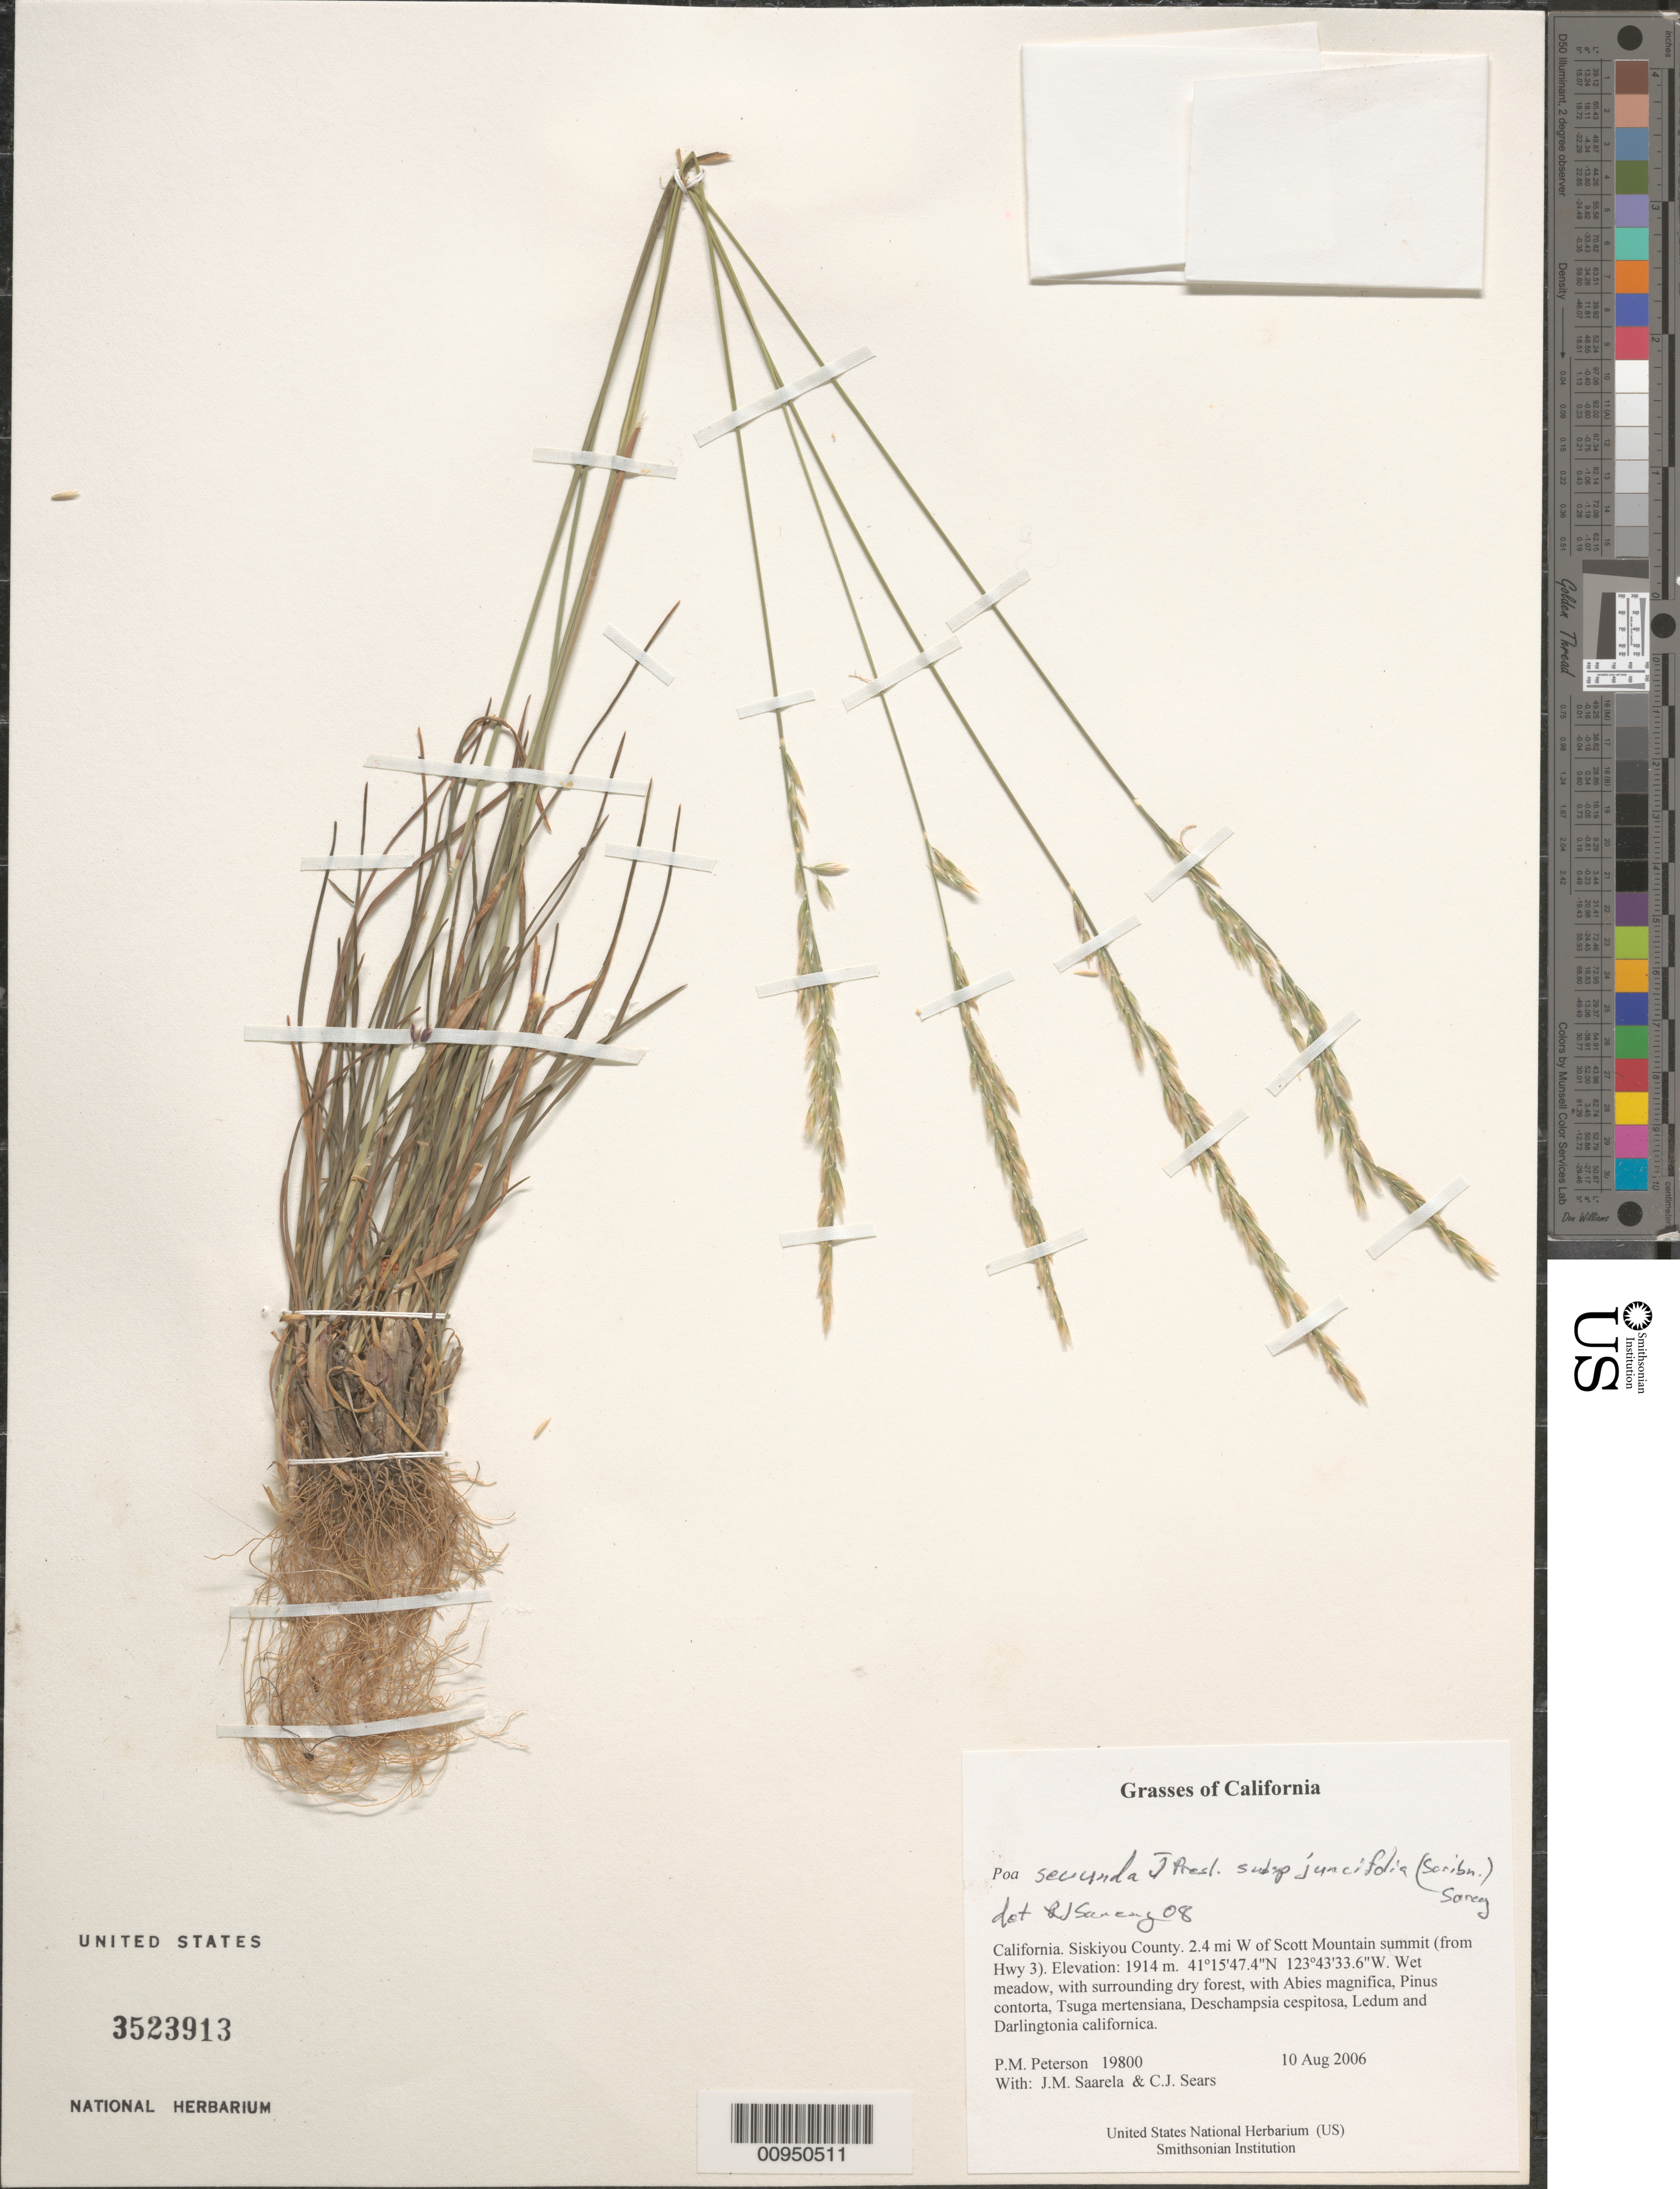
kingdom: Plantae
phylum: Tracheophyta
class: Liliopsida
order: Poales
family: Poaceae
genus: Poa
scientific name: Poa secunda subsp. juncifolia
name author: (Scribn.) Soreng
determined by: Soreng, Robert J., Research Associate (BOT), Smithsonian Institution - National Museum of Natural History (UNITED STATES)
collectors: P. M. Peterson, J. Saarela & C. Sears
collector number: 19800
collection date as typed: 10 Aug 2006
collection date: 2006-08-10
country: United States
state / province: California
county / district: Siskiyou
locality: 2.4 mi W of Scott Mountain summit (from Hwy 3).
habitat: Wet meadow, with surrounding dry forest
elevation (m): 1914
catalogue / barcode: US 3253913